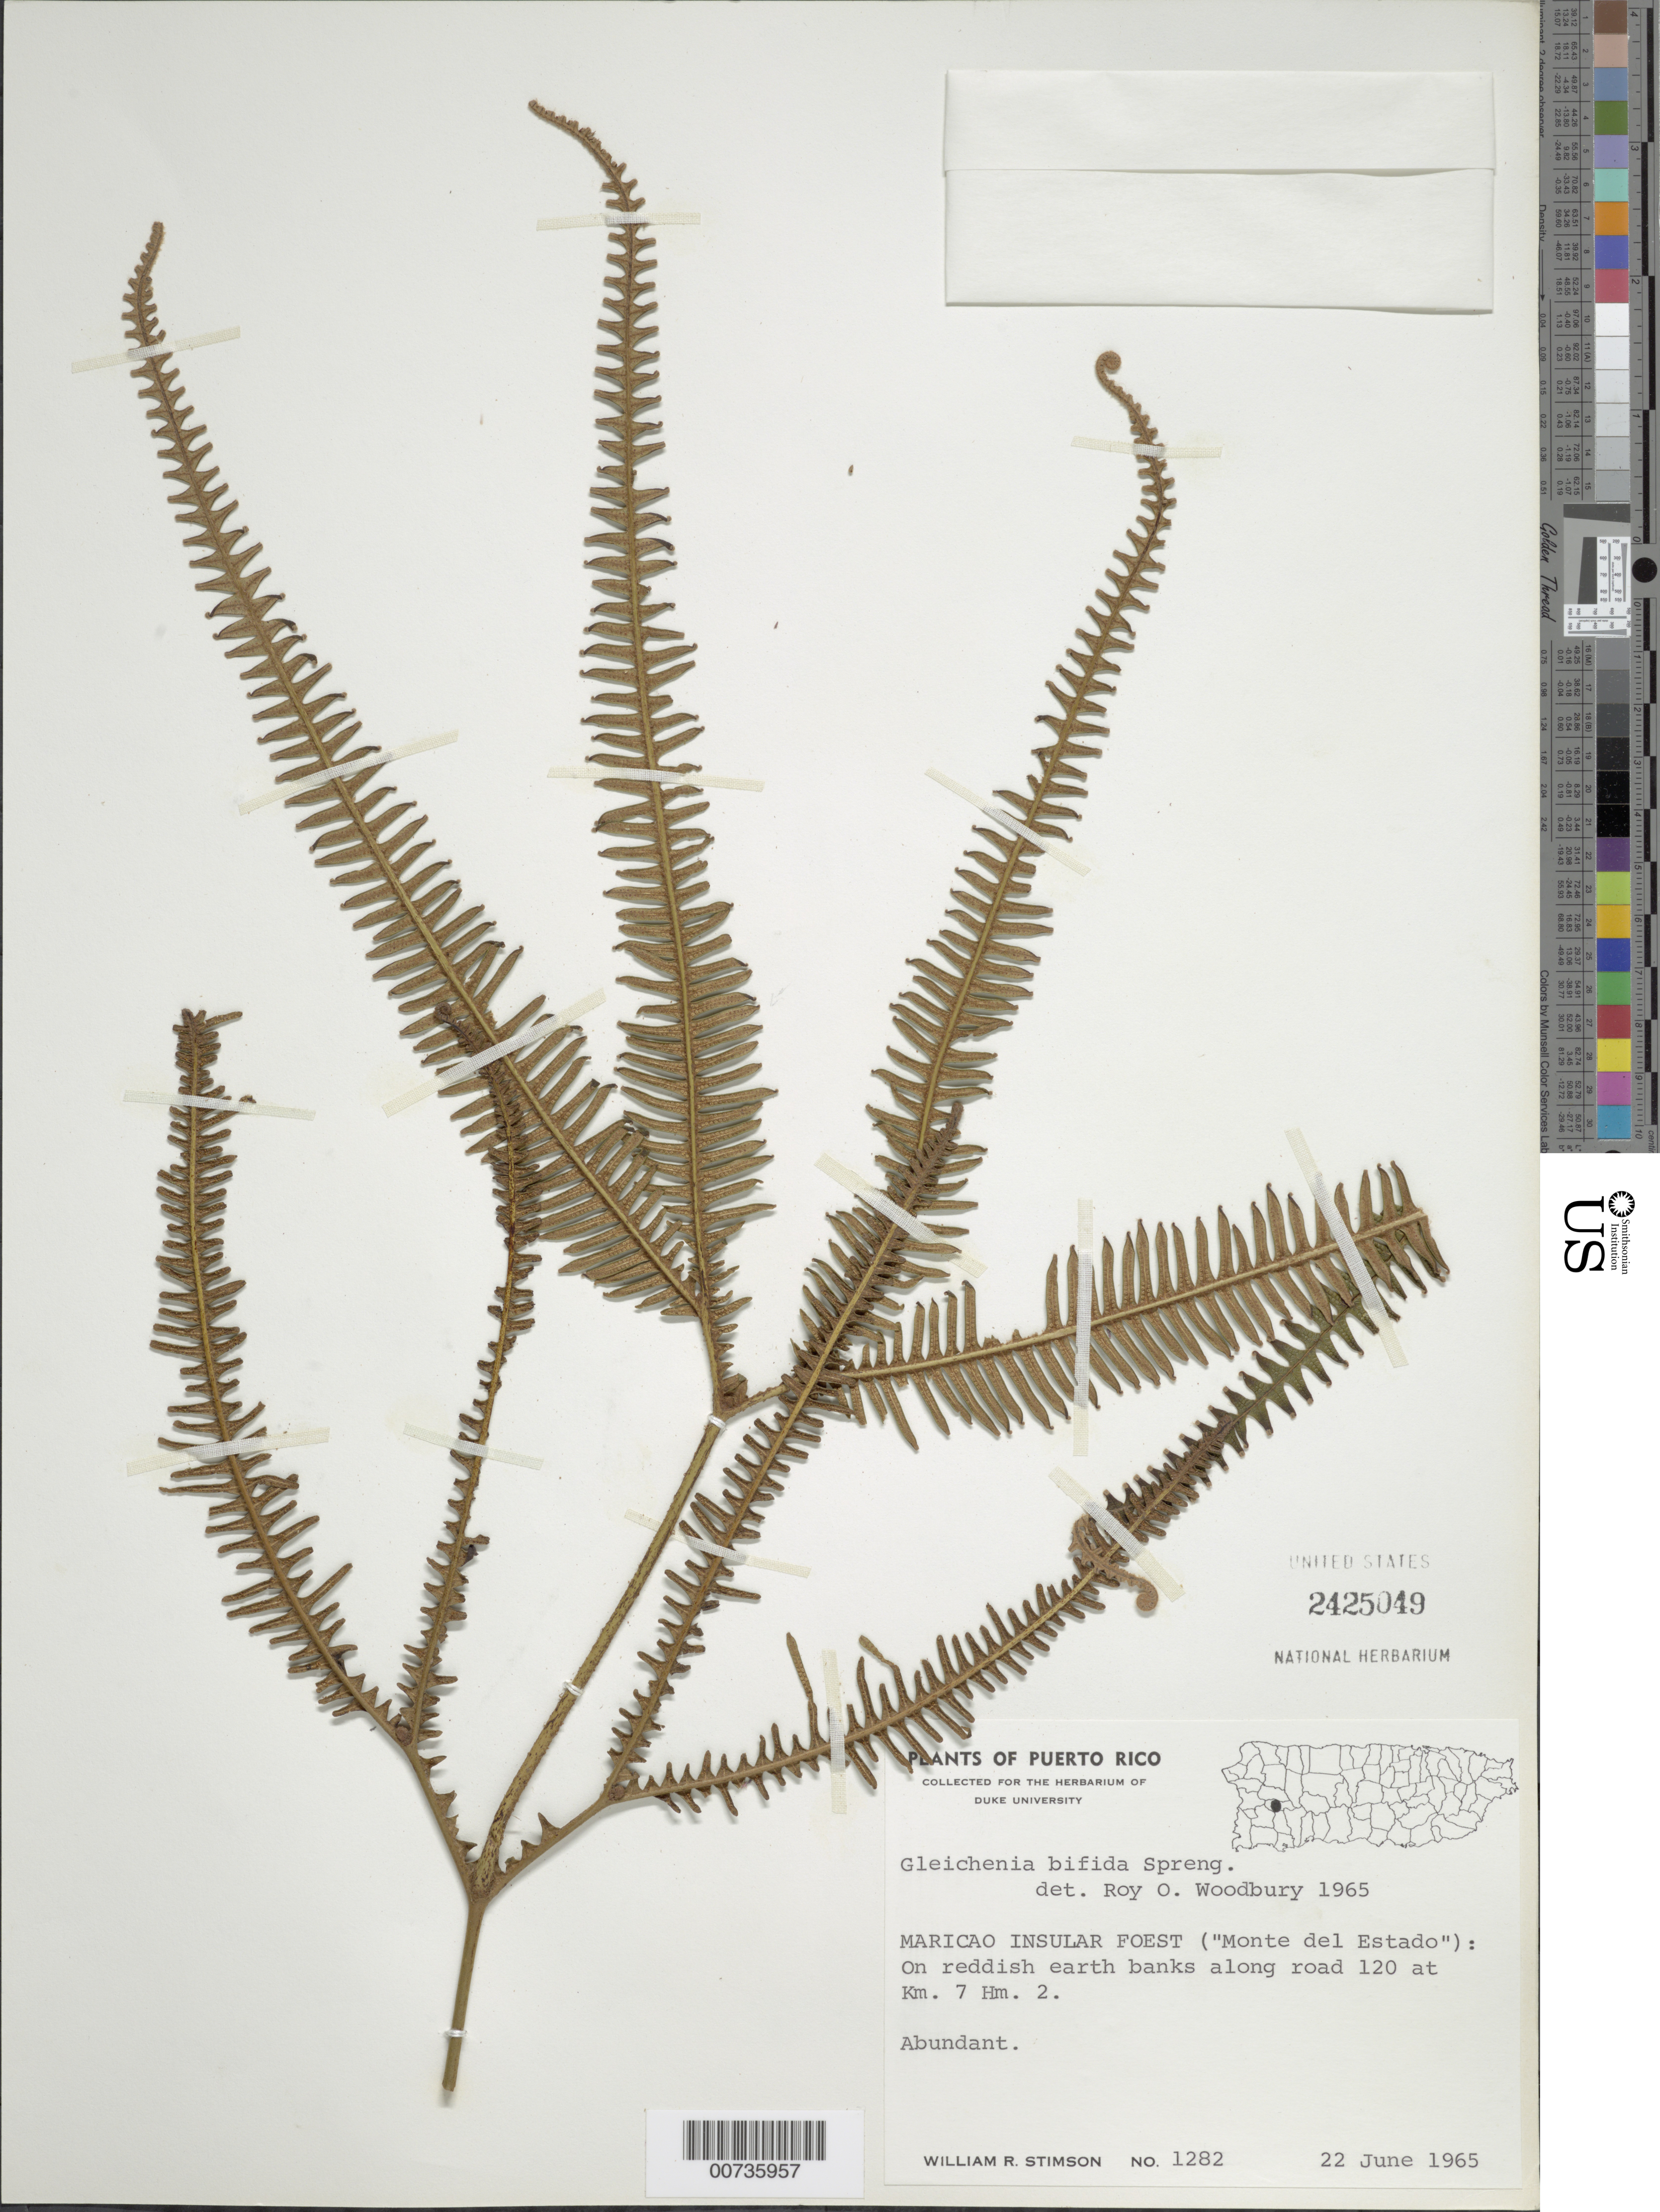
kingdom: Plantae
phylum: Tracheophyta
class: Polypodiopsida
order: Gleicheniales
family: Gleicheniaceae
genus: Sticherus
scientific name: Sticherus bifidus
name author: (Willd.) Ching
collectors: W. R. Stimson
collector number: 1282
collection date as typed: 22 Jun 1965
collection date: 1965-06-22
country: Puerto Rico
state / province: Maricao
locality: Maricao Insular Forest ("Monte del Estado"), along road 120 at km 7 Hm. 2. On reddish earth banks.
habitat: On reddish earth banks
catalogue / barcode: US 2425049